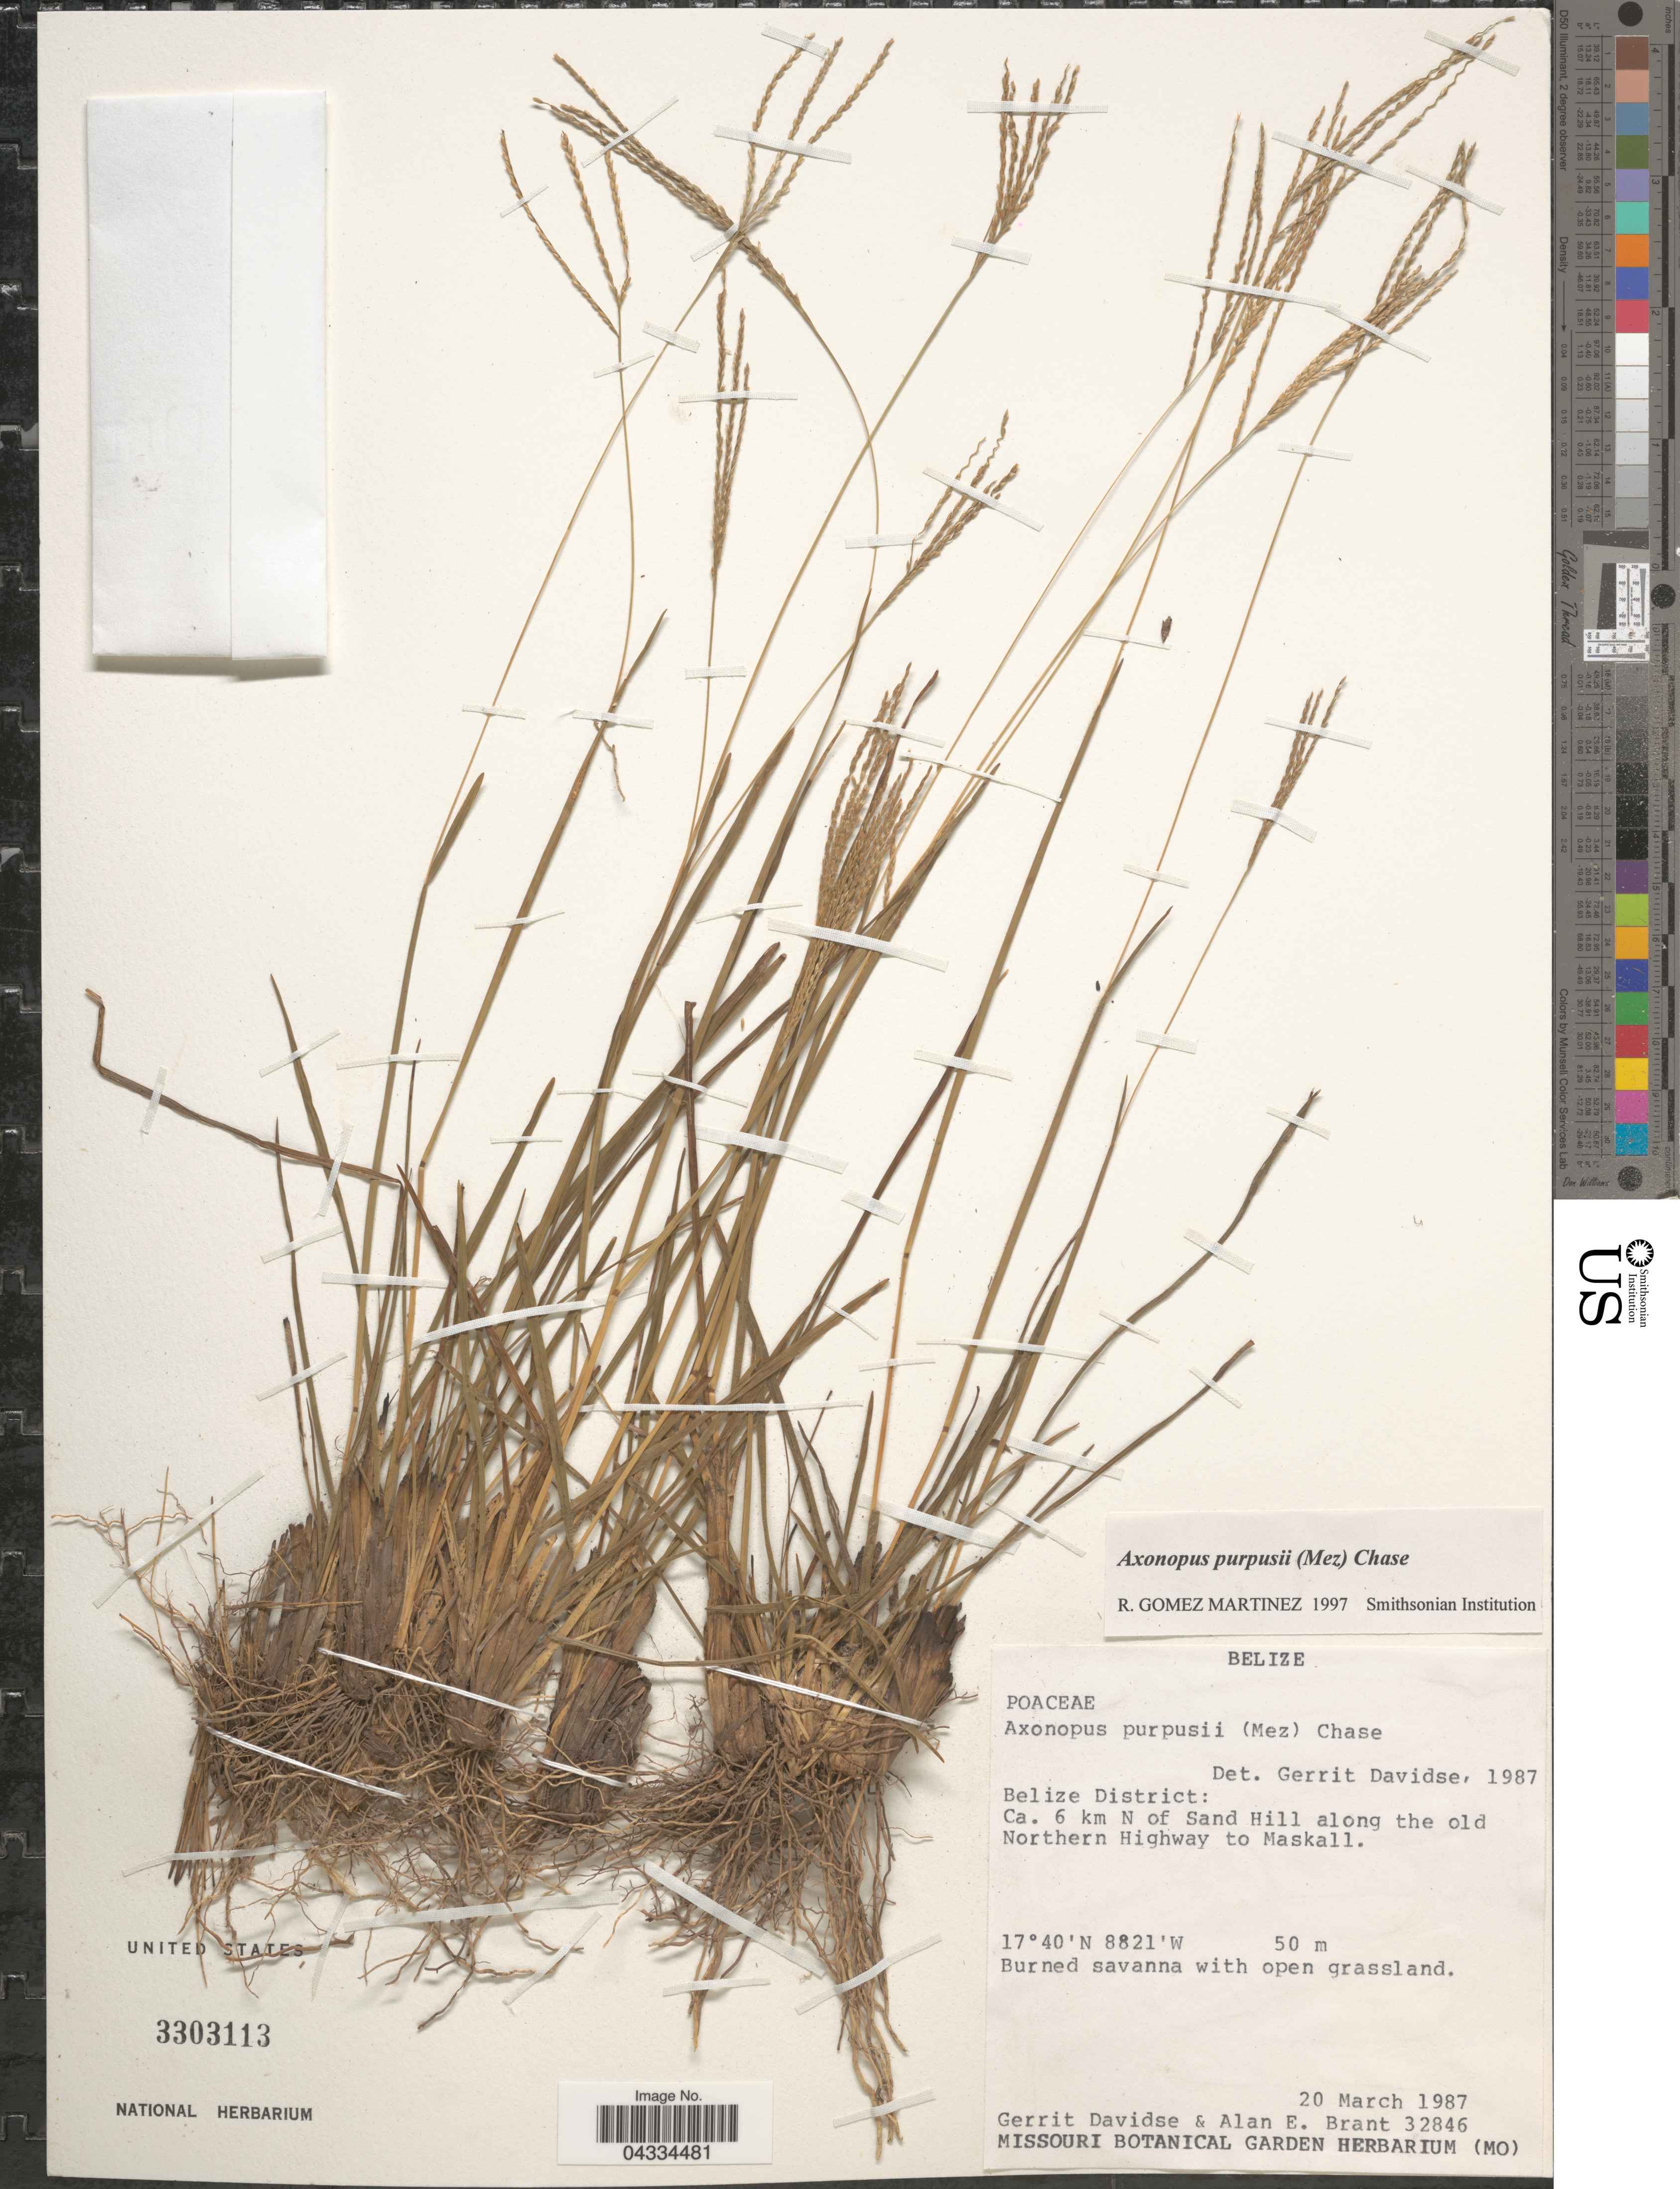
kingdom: Plantae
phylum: Tracheophyta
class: Liliopsida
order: Poales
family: Poaceae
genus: Axonopus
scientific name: Axonopus purpusii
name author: (Mez) Chase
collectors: G. Davidse & A. Brant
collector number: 32846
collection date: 1987-03-20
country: Belize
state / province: Belize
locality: Belize District: Ca. 6 km N of Sand Hill along the old Northern Highway to Maskall.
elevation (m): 50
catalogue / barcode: US 3303113